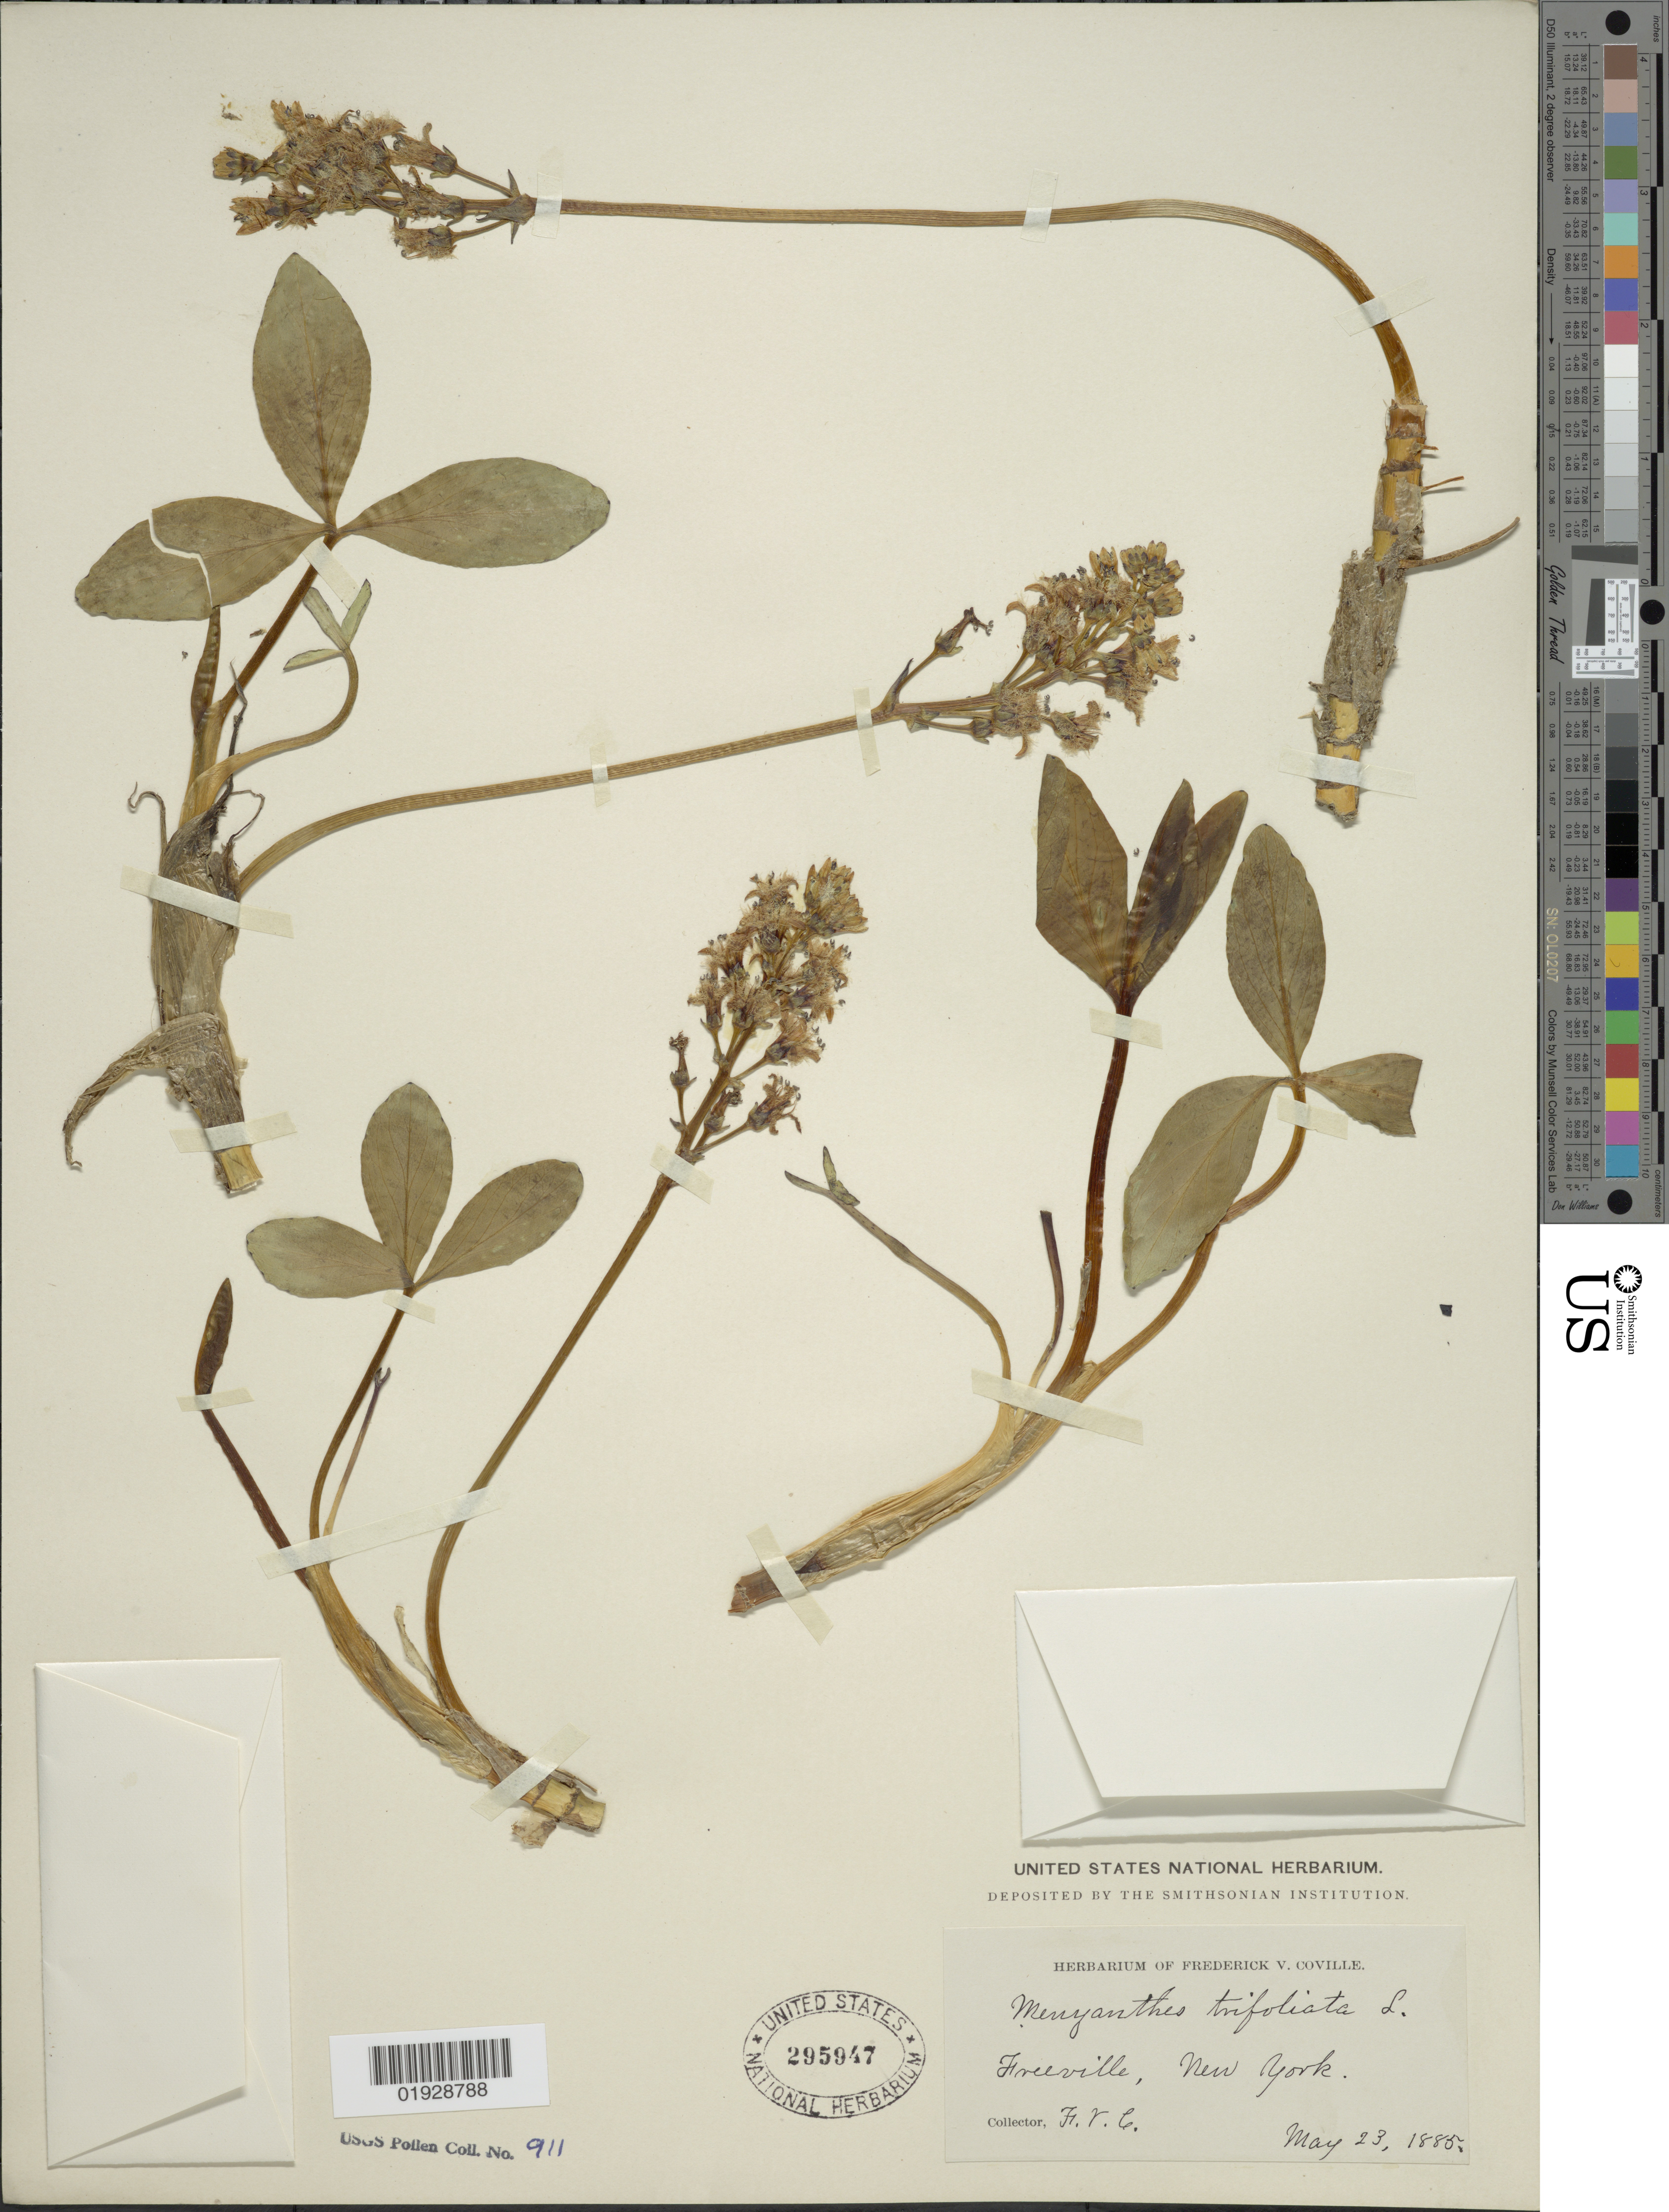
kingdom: Plantae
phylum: Tracheophyta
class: Magnoliopsida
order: Asterales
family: Menyanthaceae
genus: Menyanthes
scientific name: Menyanthes trifoliata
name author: L.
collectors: F. V. Coville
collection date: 1885-05-23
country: United States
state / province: New York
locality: Freeville.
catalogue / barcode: US 295947